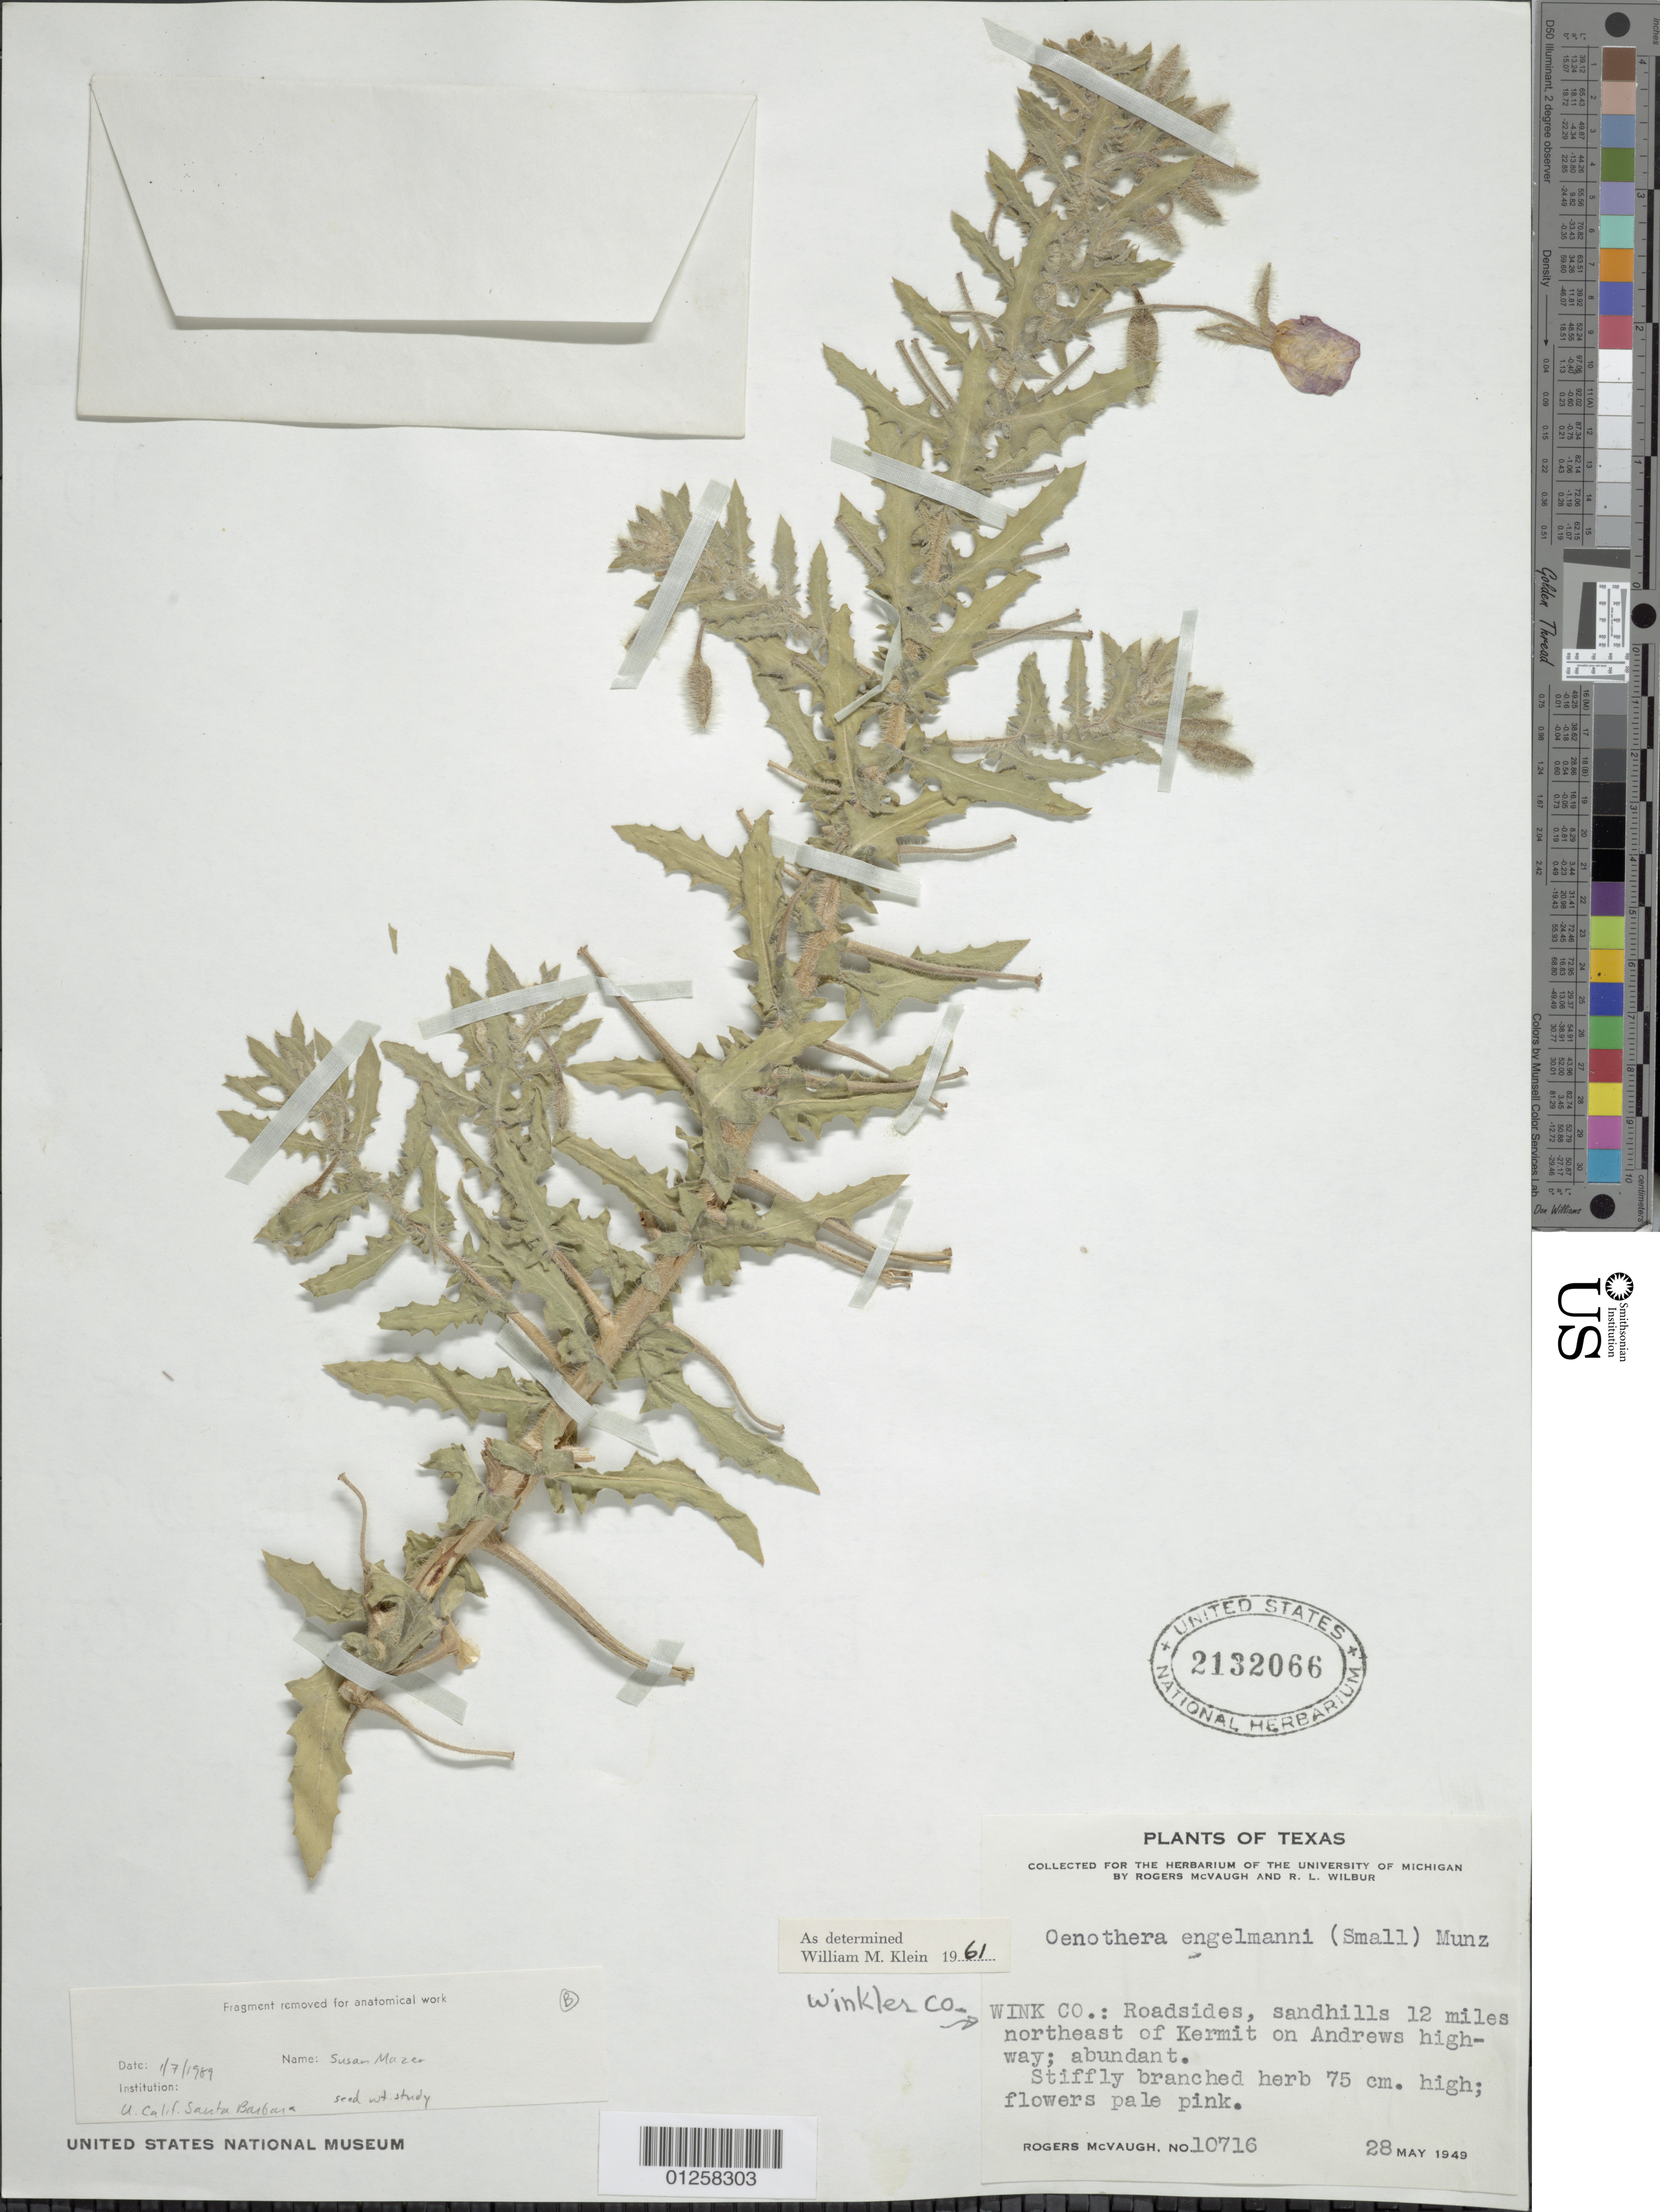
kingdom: Plantae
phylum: Tracheophyta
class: Magnoliopsida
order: Myrtales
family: Onagraceae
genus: Oenothera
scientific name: Oenothera engelmannii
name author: (Small) Munz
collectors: R. McVaugh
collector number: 10716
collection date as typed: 28 May 1949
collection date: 1949-05-28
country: United States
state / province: Texas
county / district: Winkler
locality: Sandhills 12 mi NE of Kermit on Andrews hwy.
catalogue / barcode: US 2132066